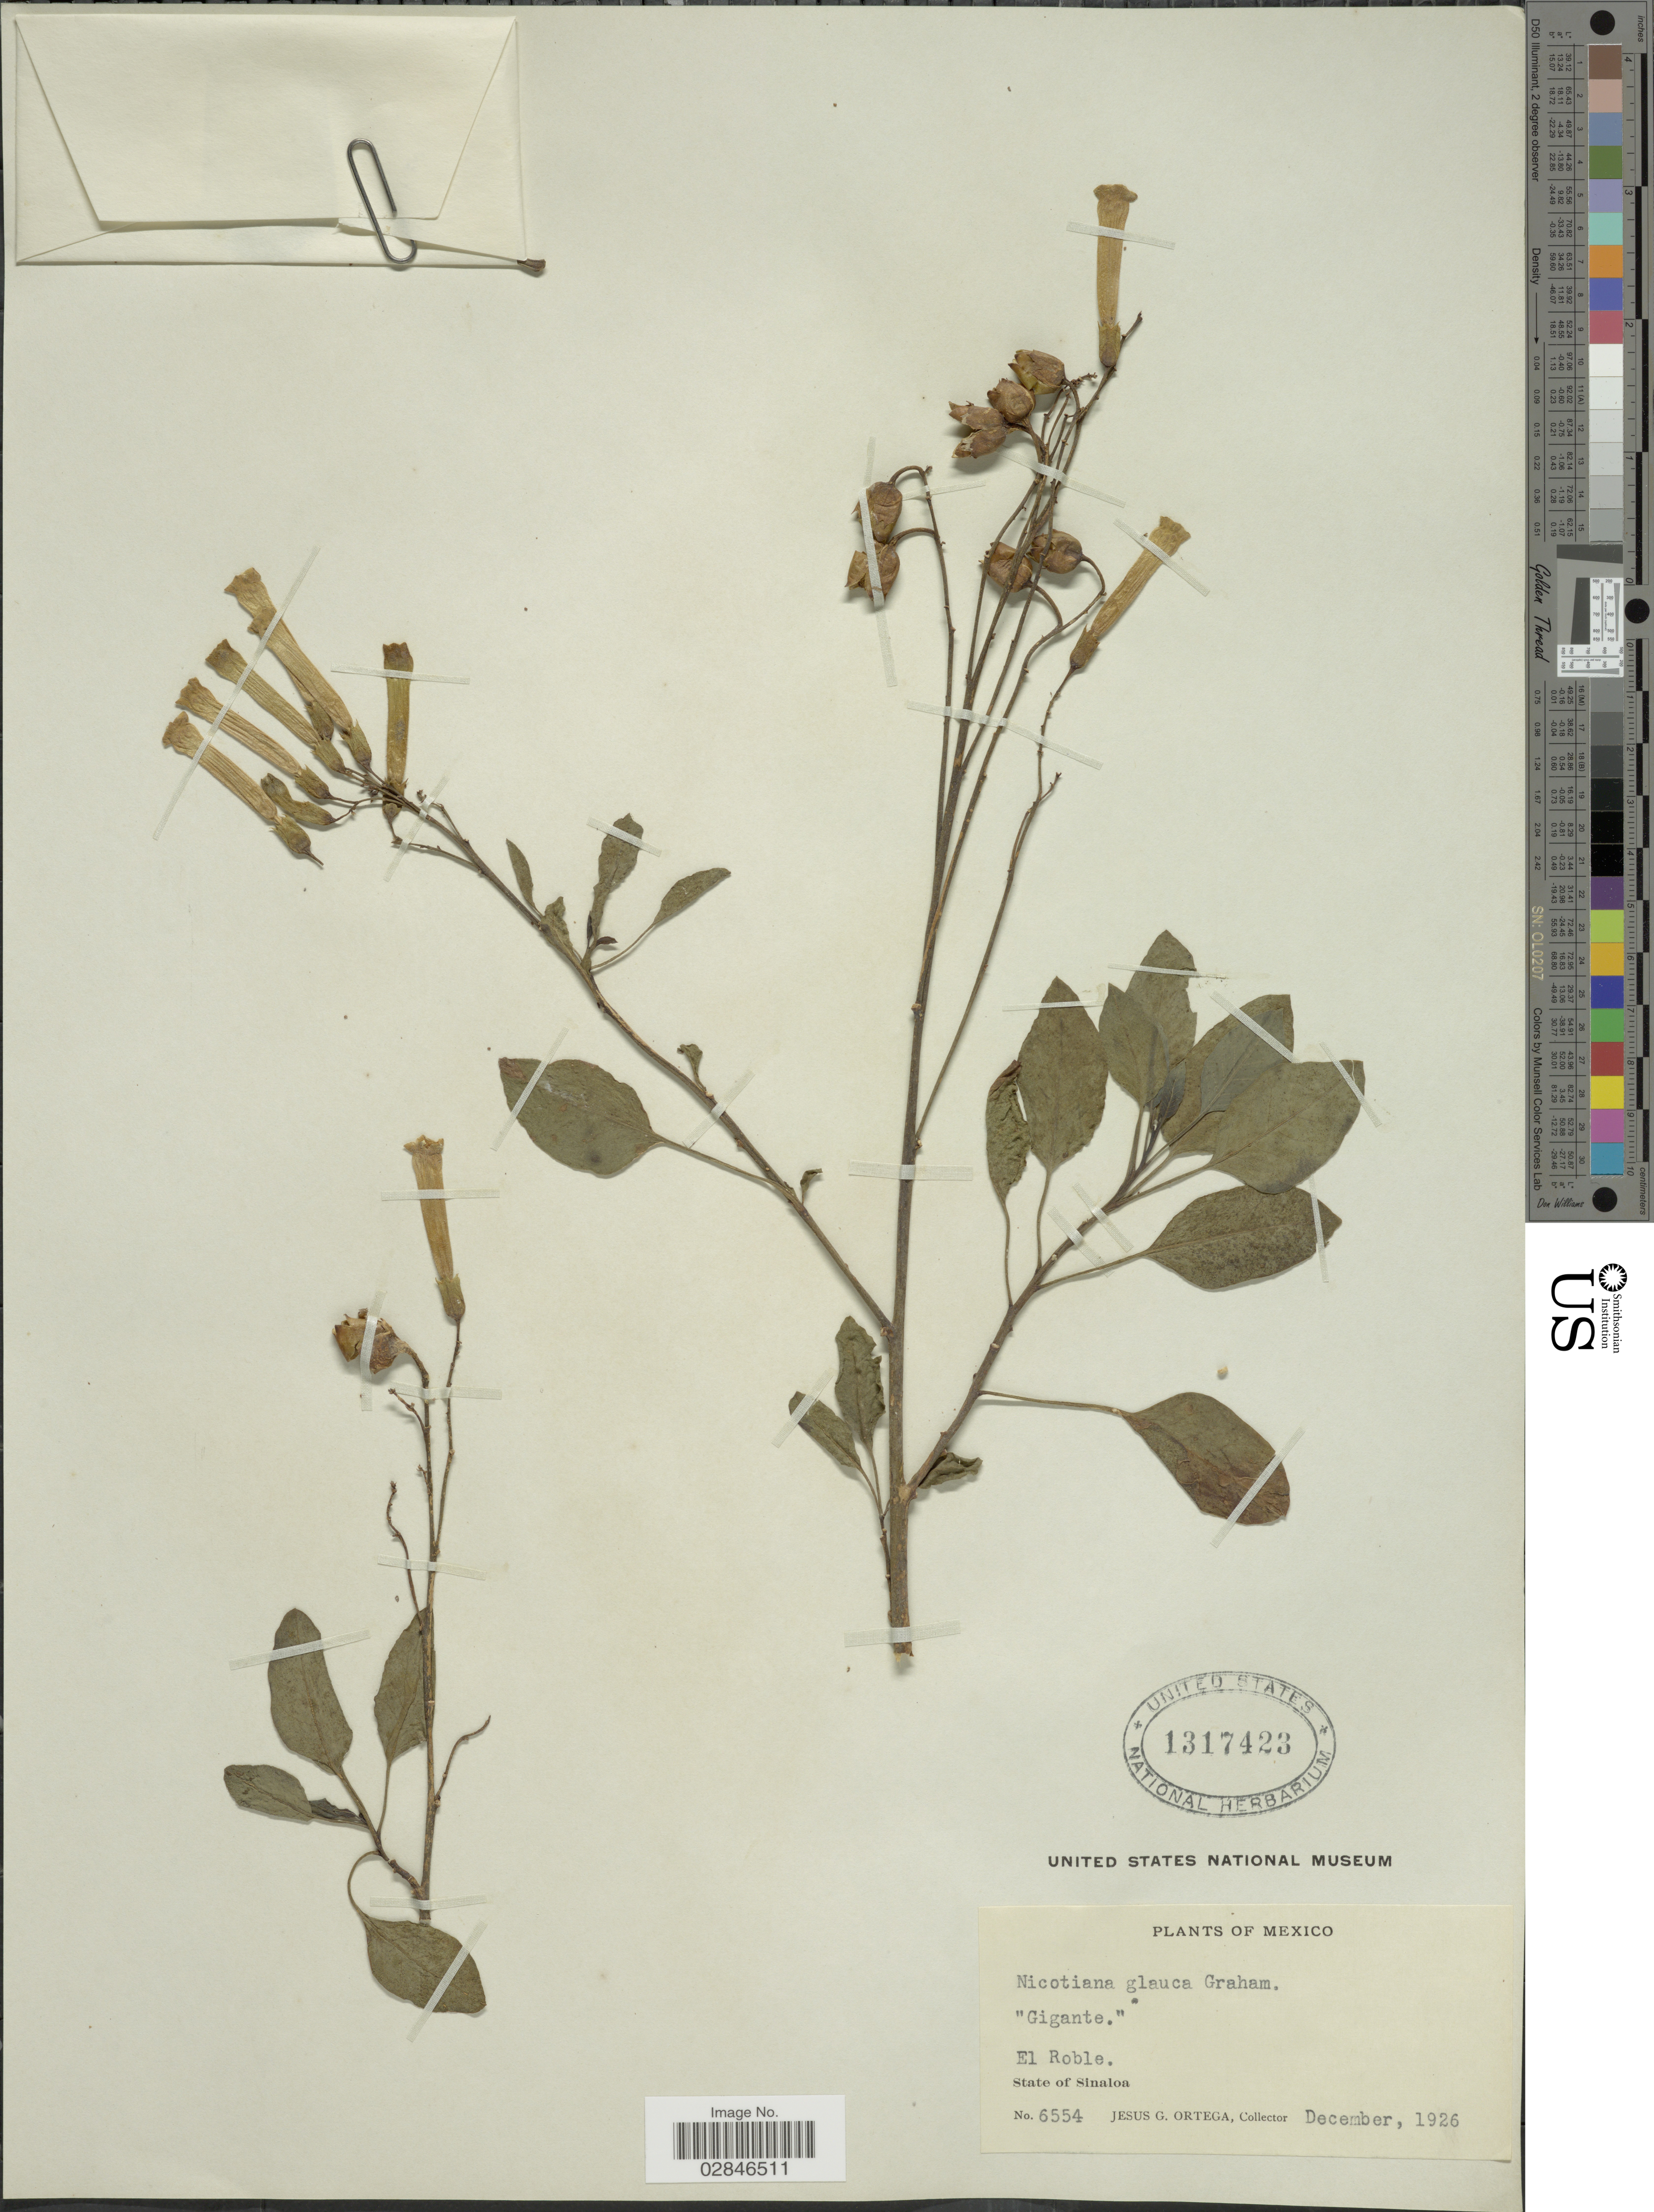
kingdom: Plantae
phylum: Tracheophyta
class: Magnoliopsida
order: Solanales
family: Solanaceae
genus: Nicotiana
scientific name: Nicotiana glauca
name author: Graham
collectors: J. Ortega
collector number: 6554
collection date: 1926-12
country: Mexico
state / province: Sinaloa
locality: El Roble.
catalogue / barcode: US 1317423